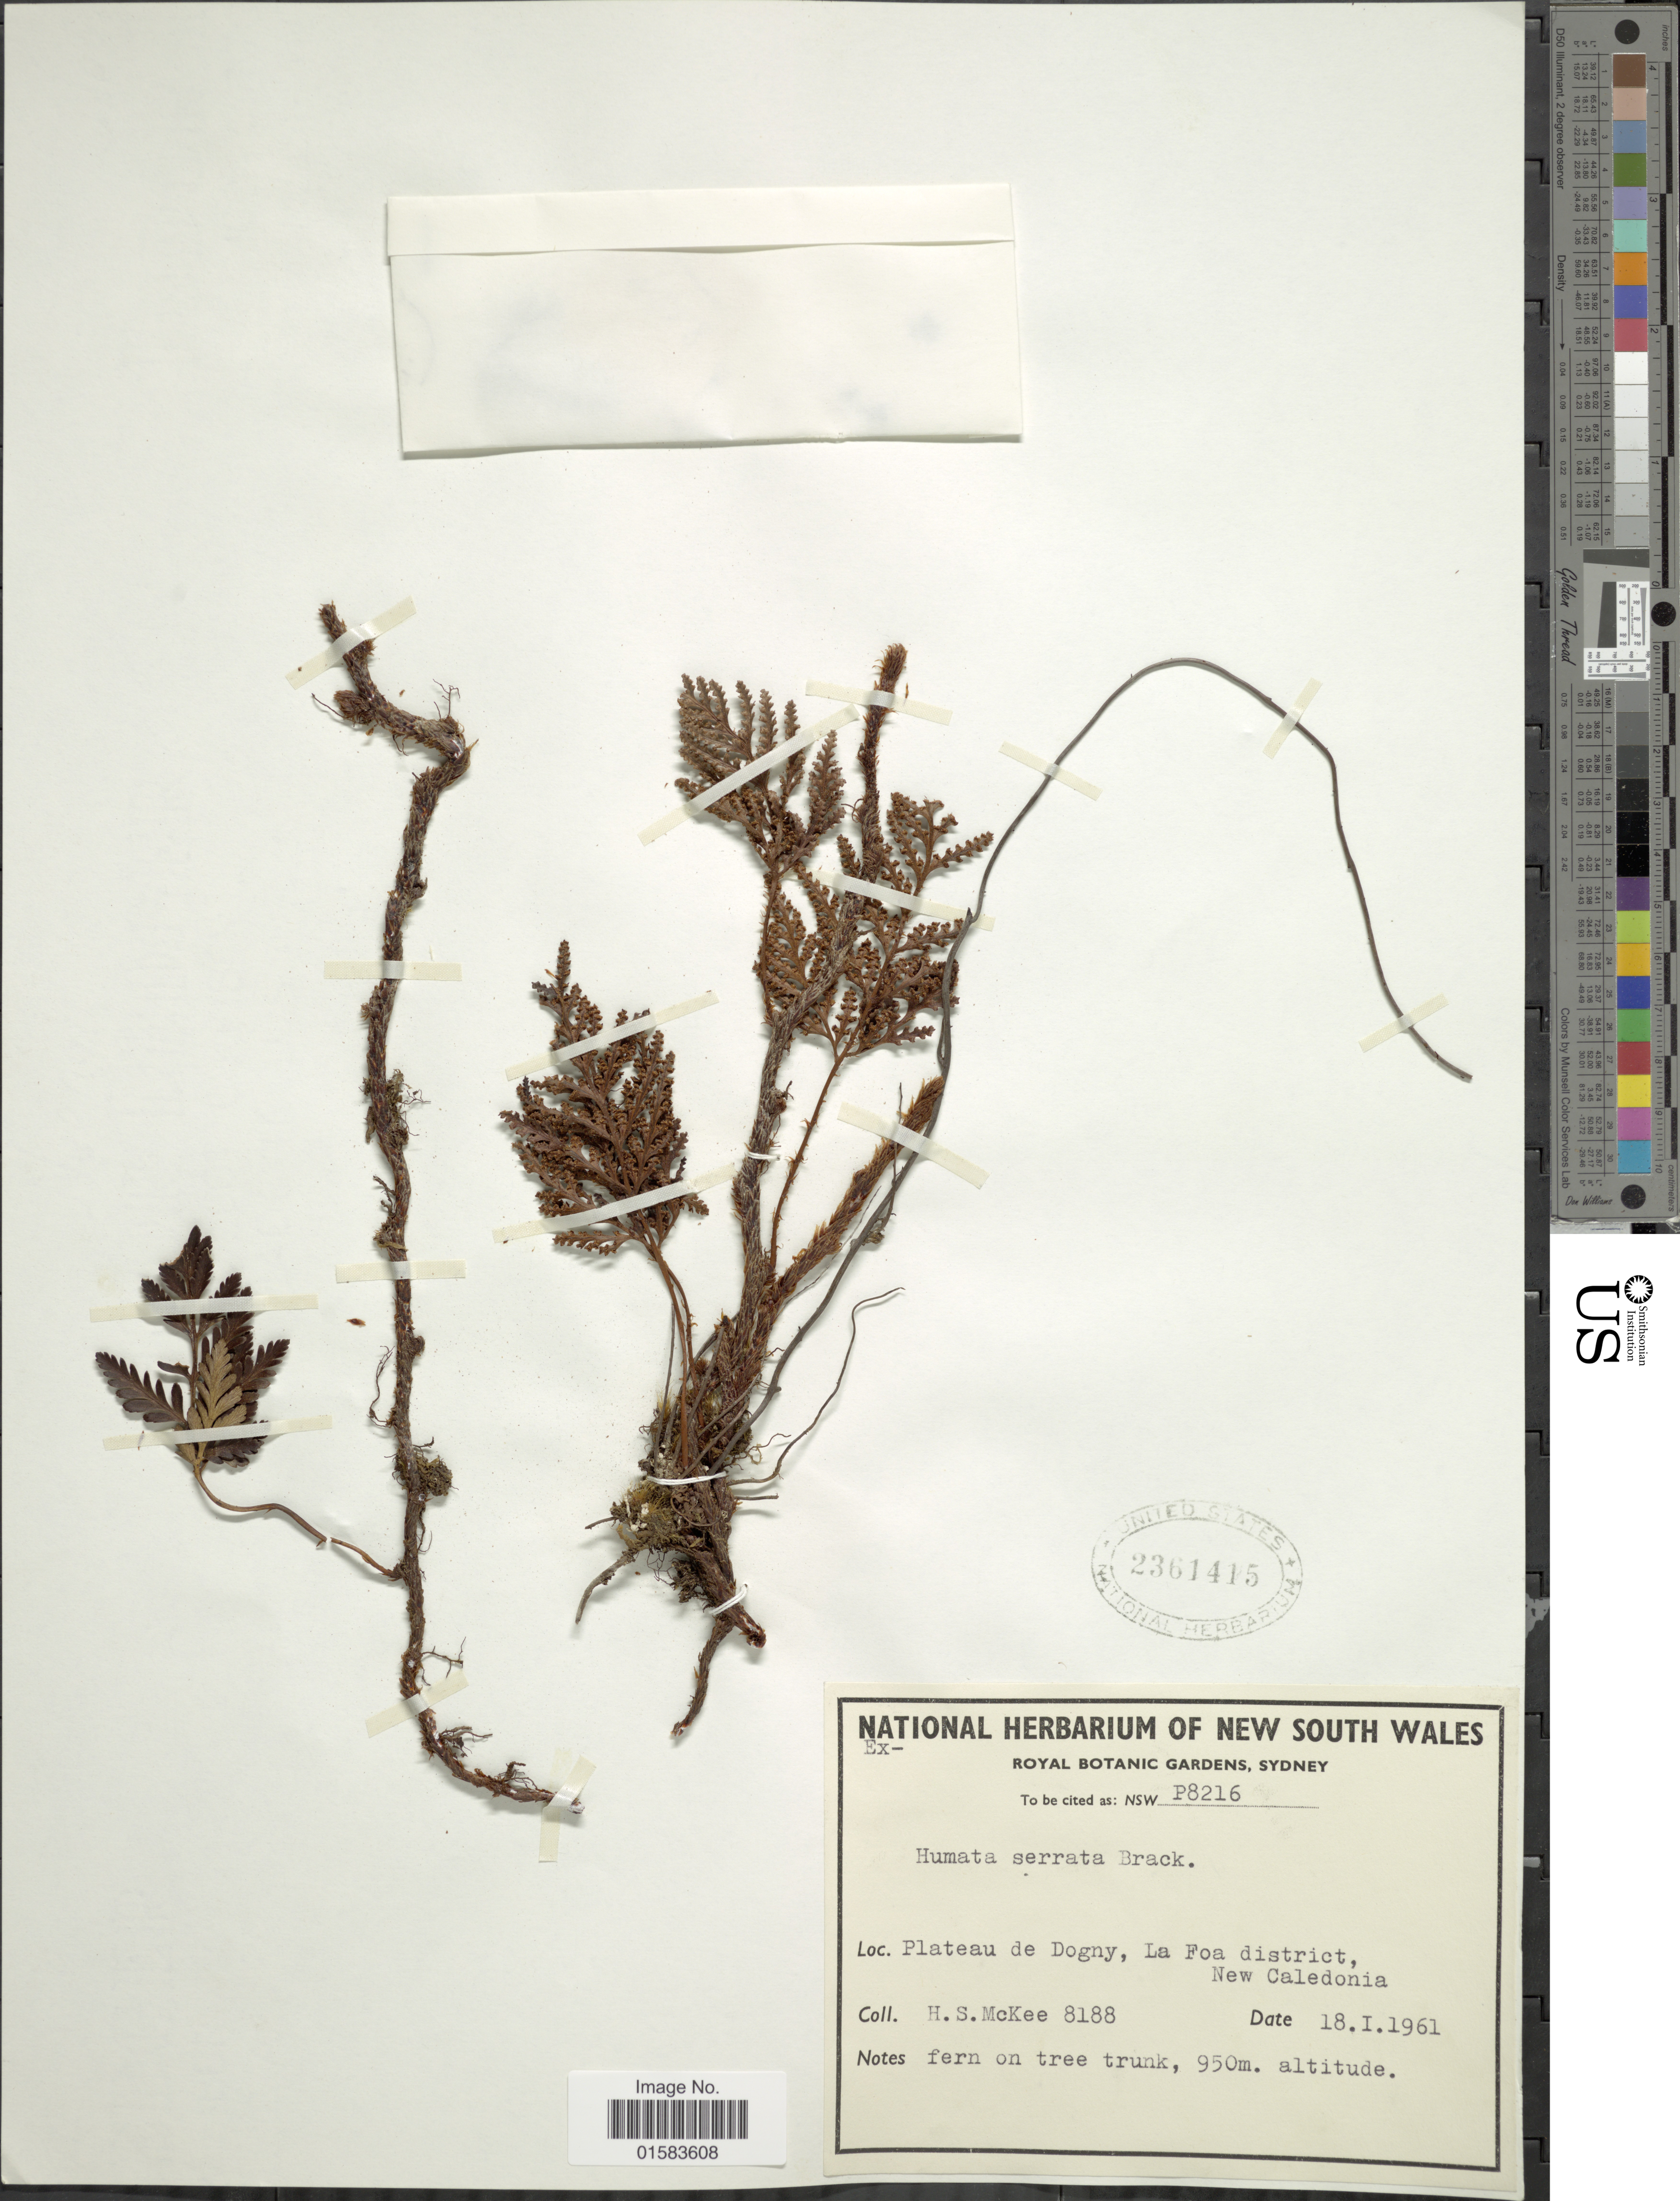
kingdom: Plantae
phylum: Tracheophyta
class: Polypodiopsida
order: Polypodiales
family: Davalliaceae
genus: Davallia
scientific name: Davallia repens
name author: (L. f.) Kuhn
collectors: H. S. McKee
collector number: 8188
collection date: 1961-01-18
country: New Caledonia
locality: Plateau de Dogny, La Foa District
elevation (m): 950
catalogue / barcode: US 2361415